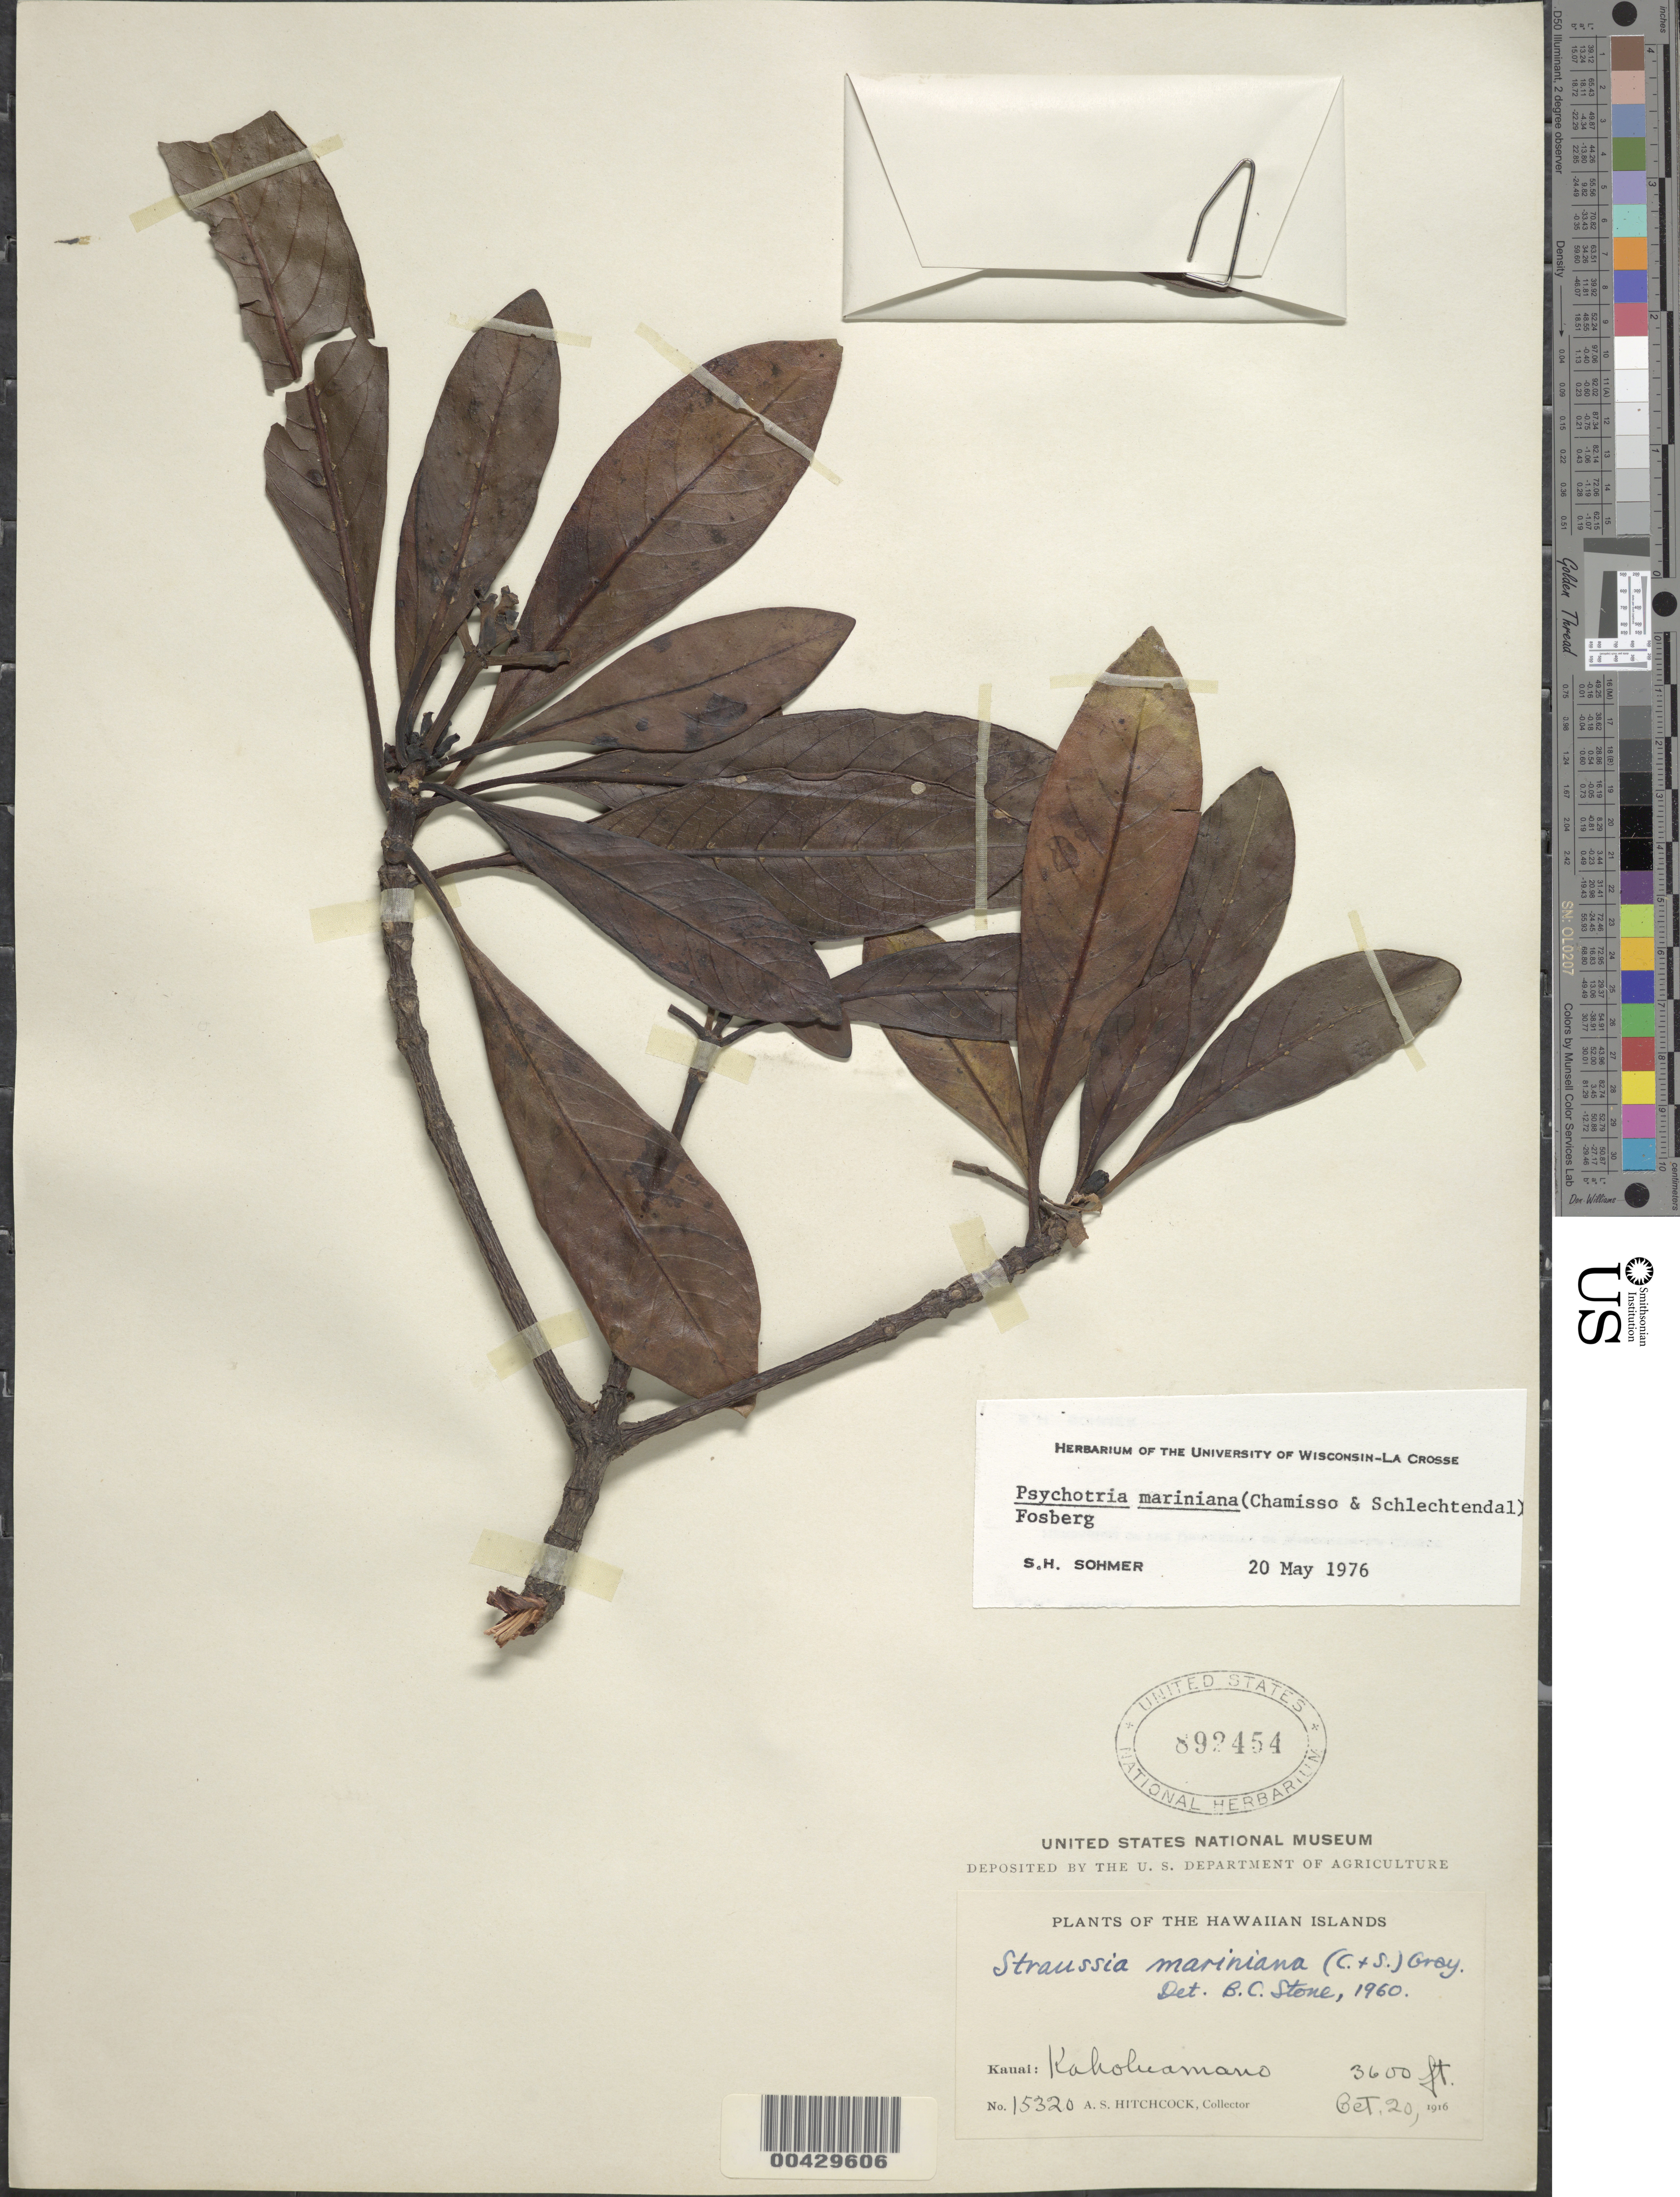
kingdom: Plantae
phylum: Tracheophyta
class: Magnoliopsida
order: Gentianales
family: Rubiaceae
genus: Psychotria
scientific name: Psychotria mariniana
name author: (Cham. & Schltdl.) Fosberg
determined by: Sohmer, S. H.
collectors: A. S. Hitchcock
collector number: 15320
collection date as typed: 20 Oct 1916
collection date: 1916-10-20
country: United States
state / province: Hawaii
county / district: Kauai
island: Kaua'i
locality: kaholuamano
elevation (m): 1097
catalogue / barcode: US 892454